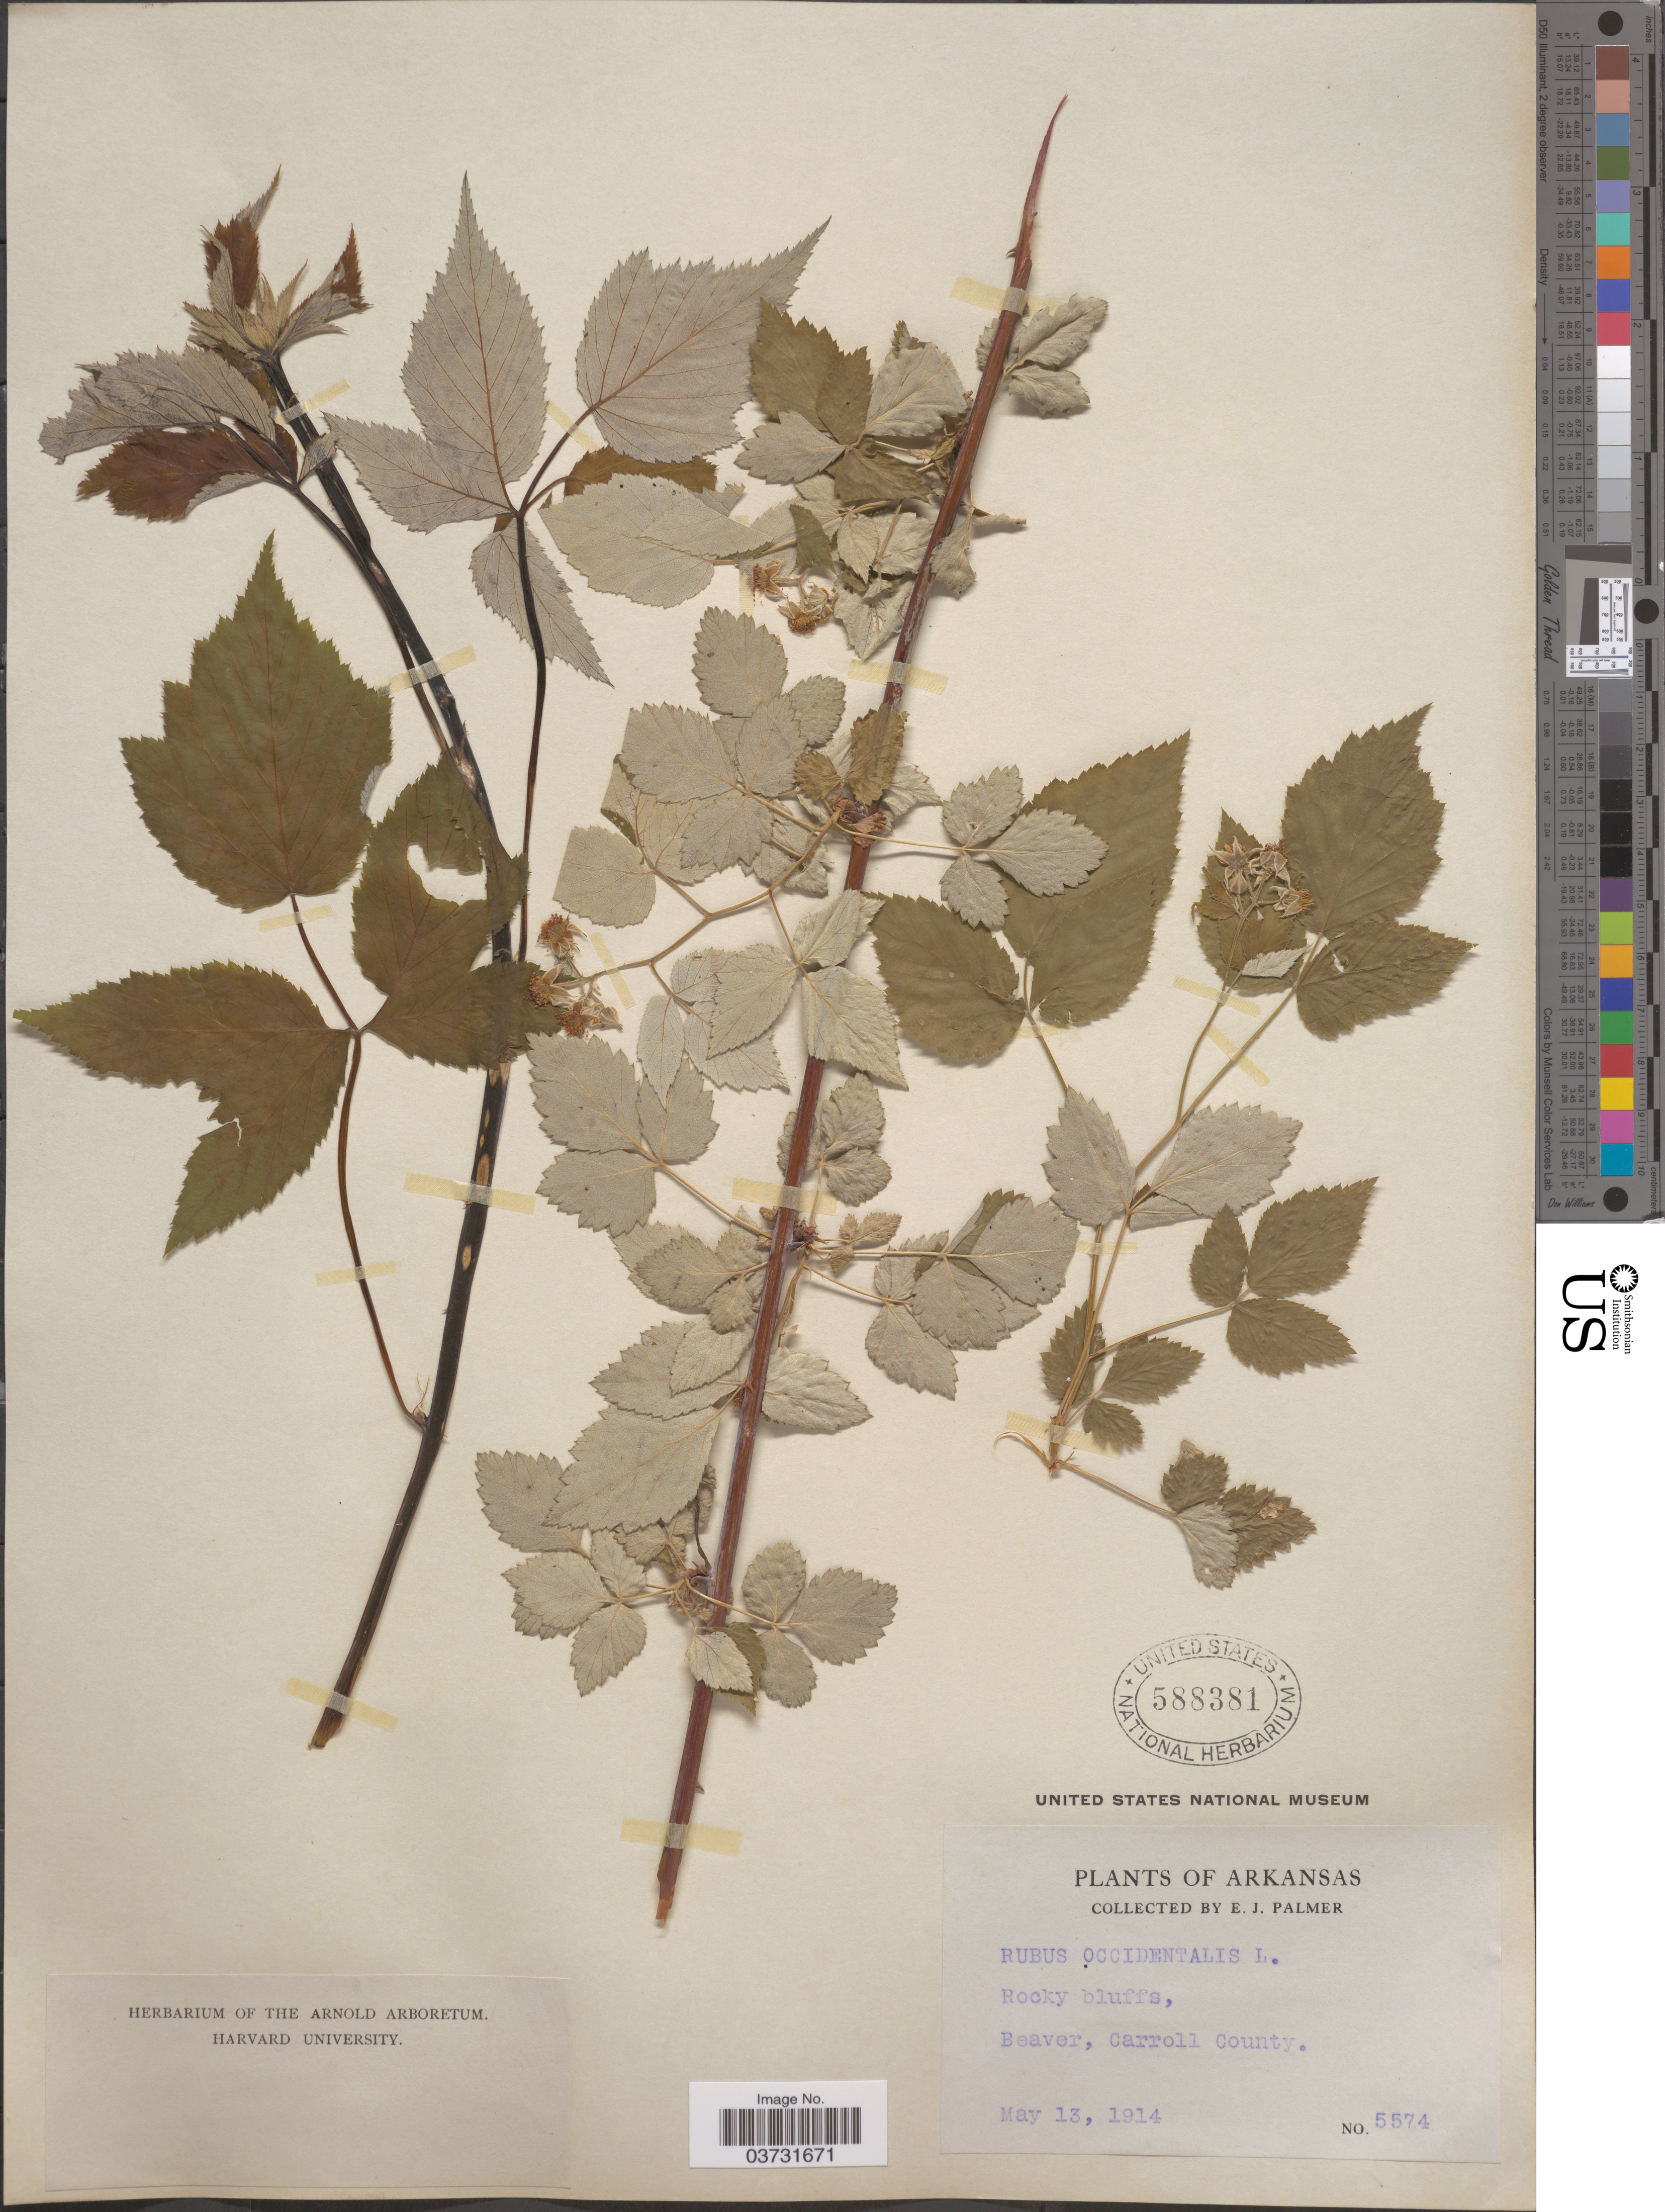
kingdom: Plantae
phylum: Tracheophyta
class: Magnoliopsida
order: Rosales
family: Rosaceae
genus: Rubus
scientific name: Rubus occidentalis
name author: L.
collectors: E. J. Palmer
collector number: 5574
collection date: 1914-05-13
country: United States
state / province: Arkansas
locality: Beaver, Carroll County.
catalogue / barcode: US 588381